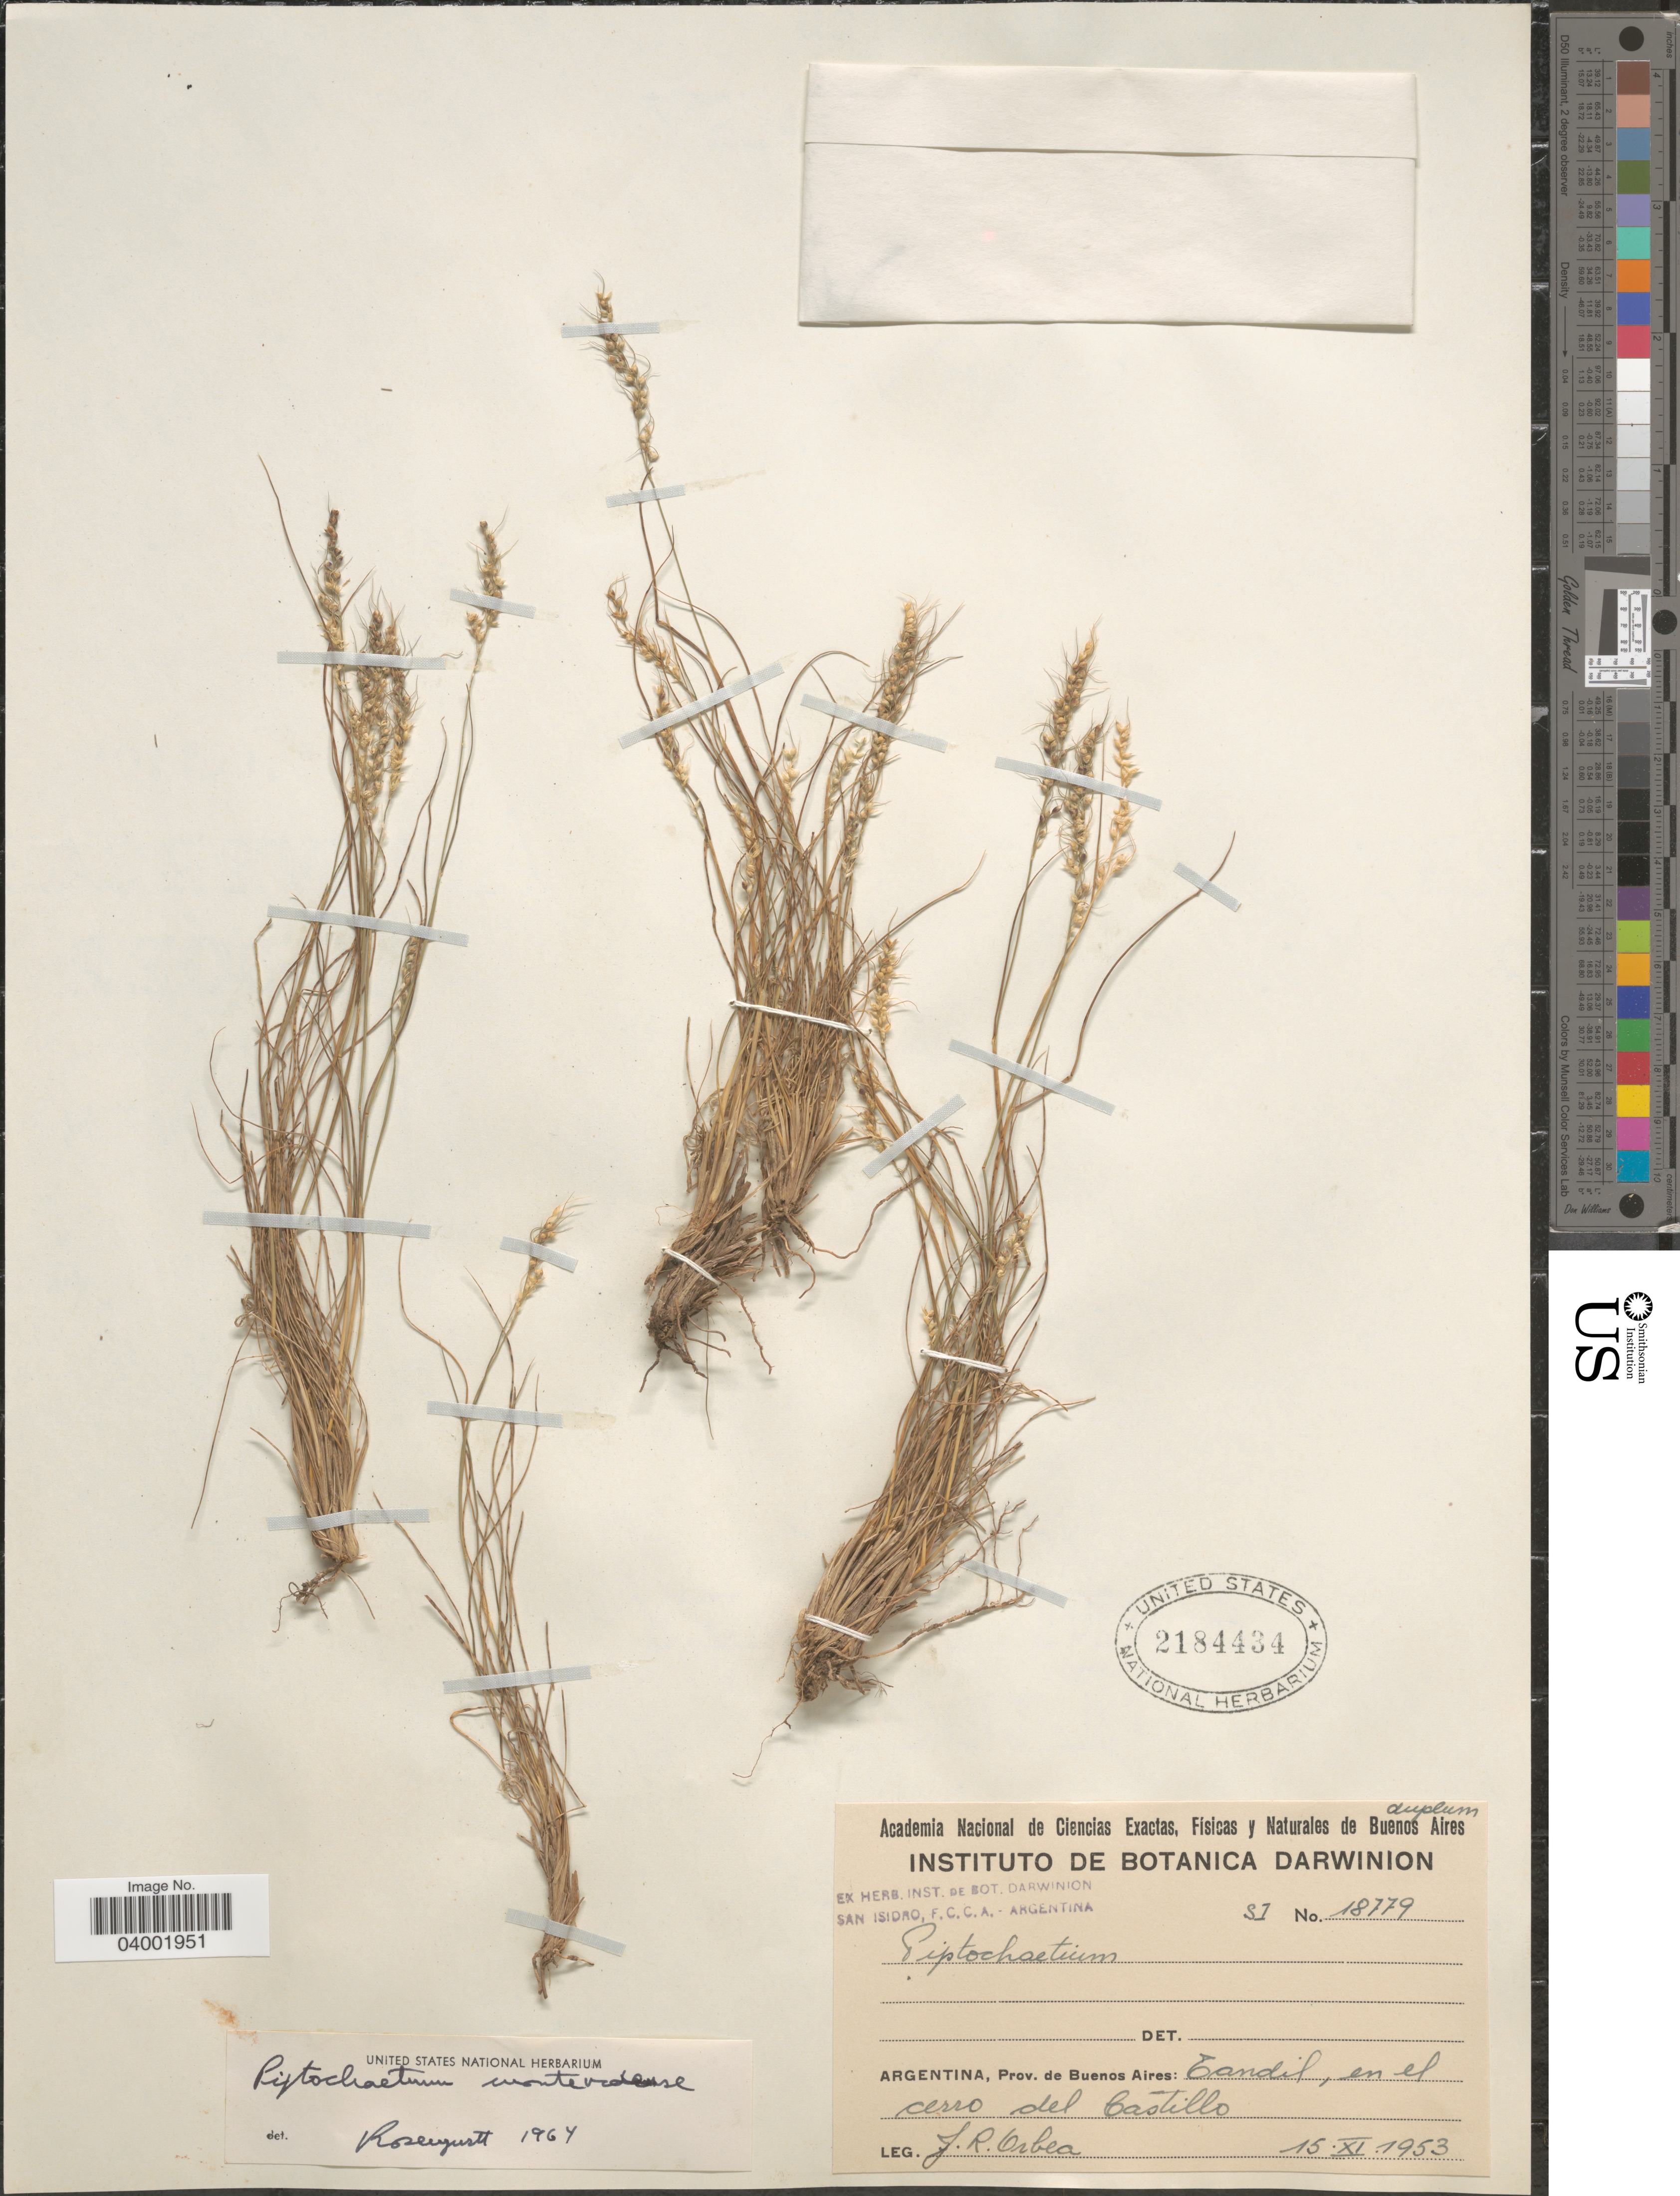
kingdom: Plantae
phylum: Tracheophyta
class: Liliopsida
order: Poales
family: Poaceae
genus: Piptochaetium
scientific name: Piptochaetium montevidense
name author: (Spreng.) Parodi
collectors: J. Orbea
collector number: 18779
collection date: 1953-11-15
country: Argentina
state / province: Buenos Aires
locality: Tandil, en el cerro del Castillo.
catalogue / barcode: US 2184434